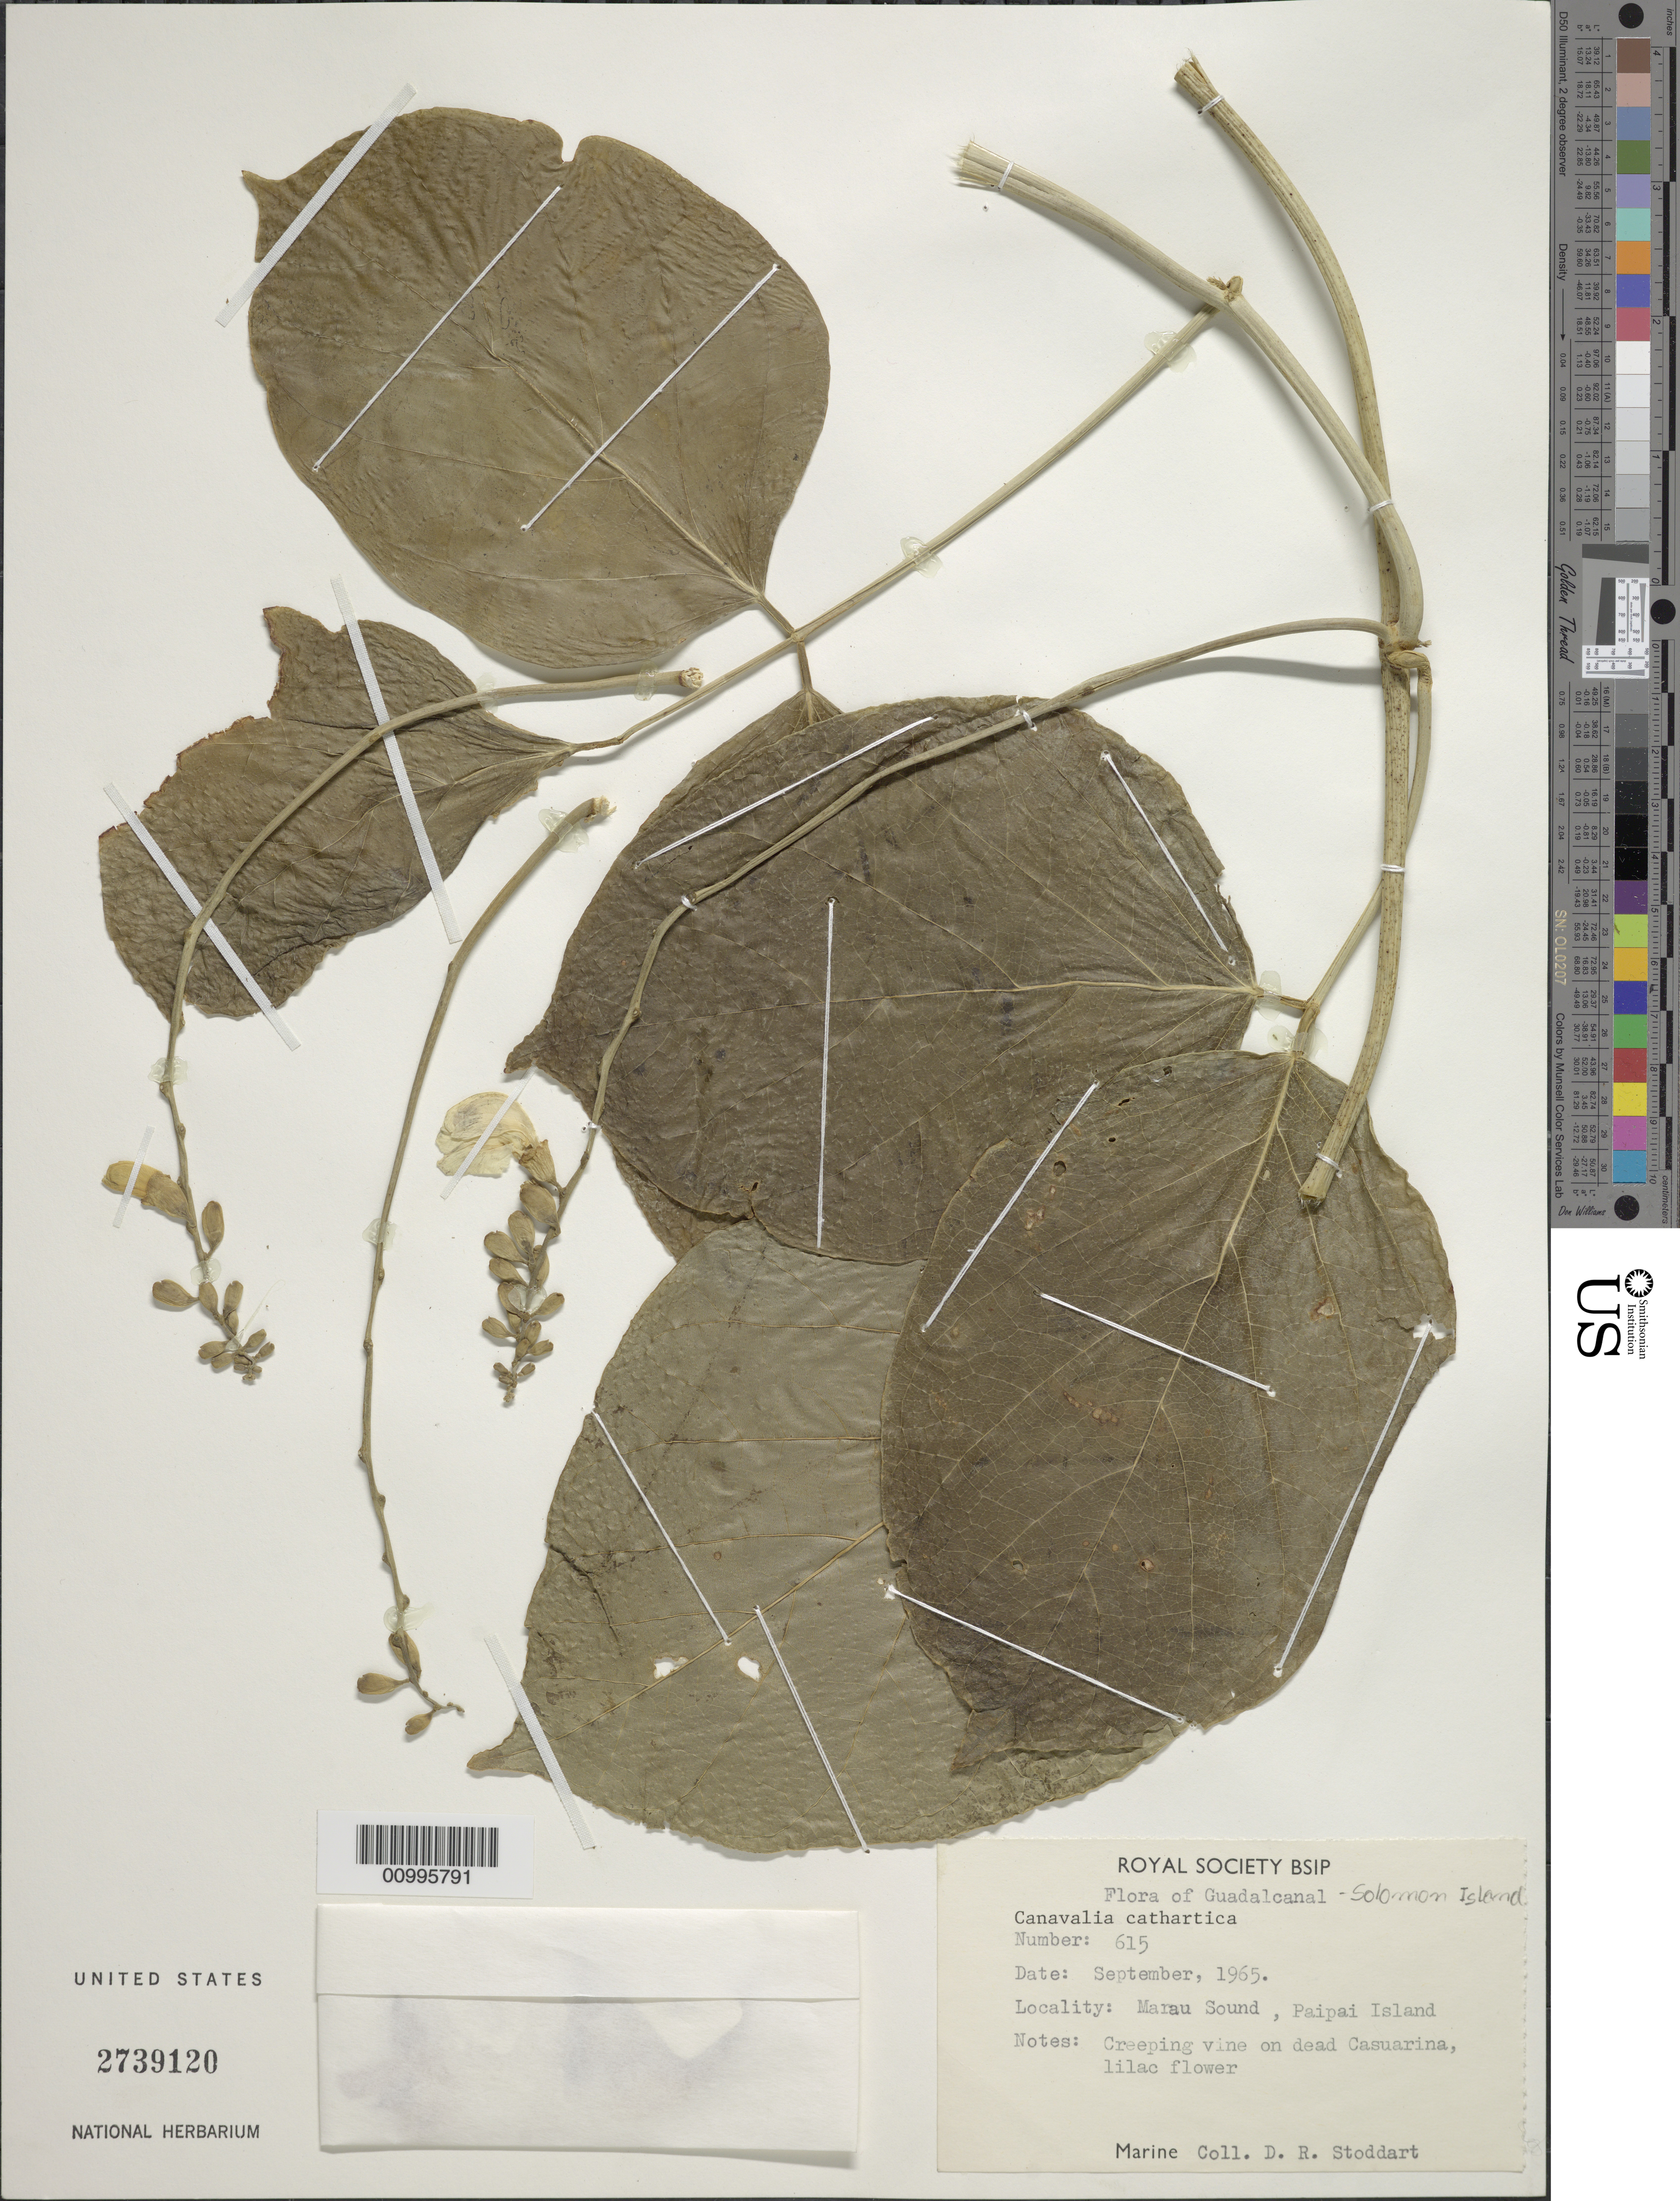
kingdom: Plantae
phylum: Tracheophyta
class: Magnoliopsida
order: Fabales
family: Fabaceae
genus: Canavalia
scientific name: Canavalia cathartica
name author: Thouars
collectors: D. R. Stoddart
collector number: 615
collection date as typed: Sep 1965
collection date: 1965-09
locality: Guadalcanal. Marau Sound, Paipai Island.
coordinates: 0 N, 0 E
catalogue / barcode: US 2739120